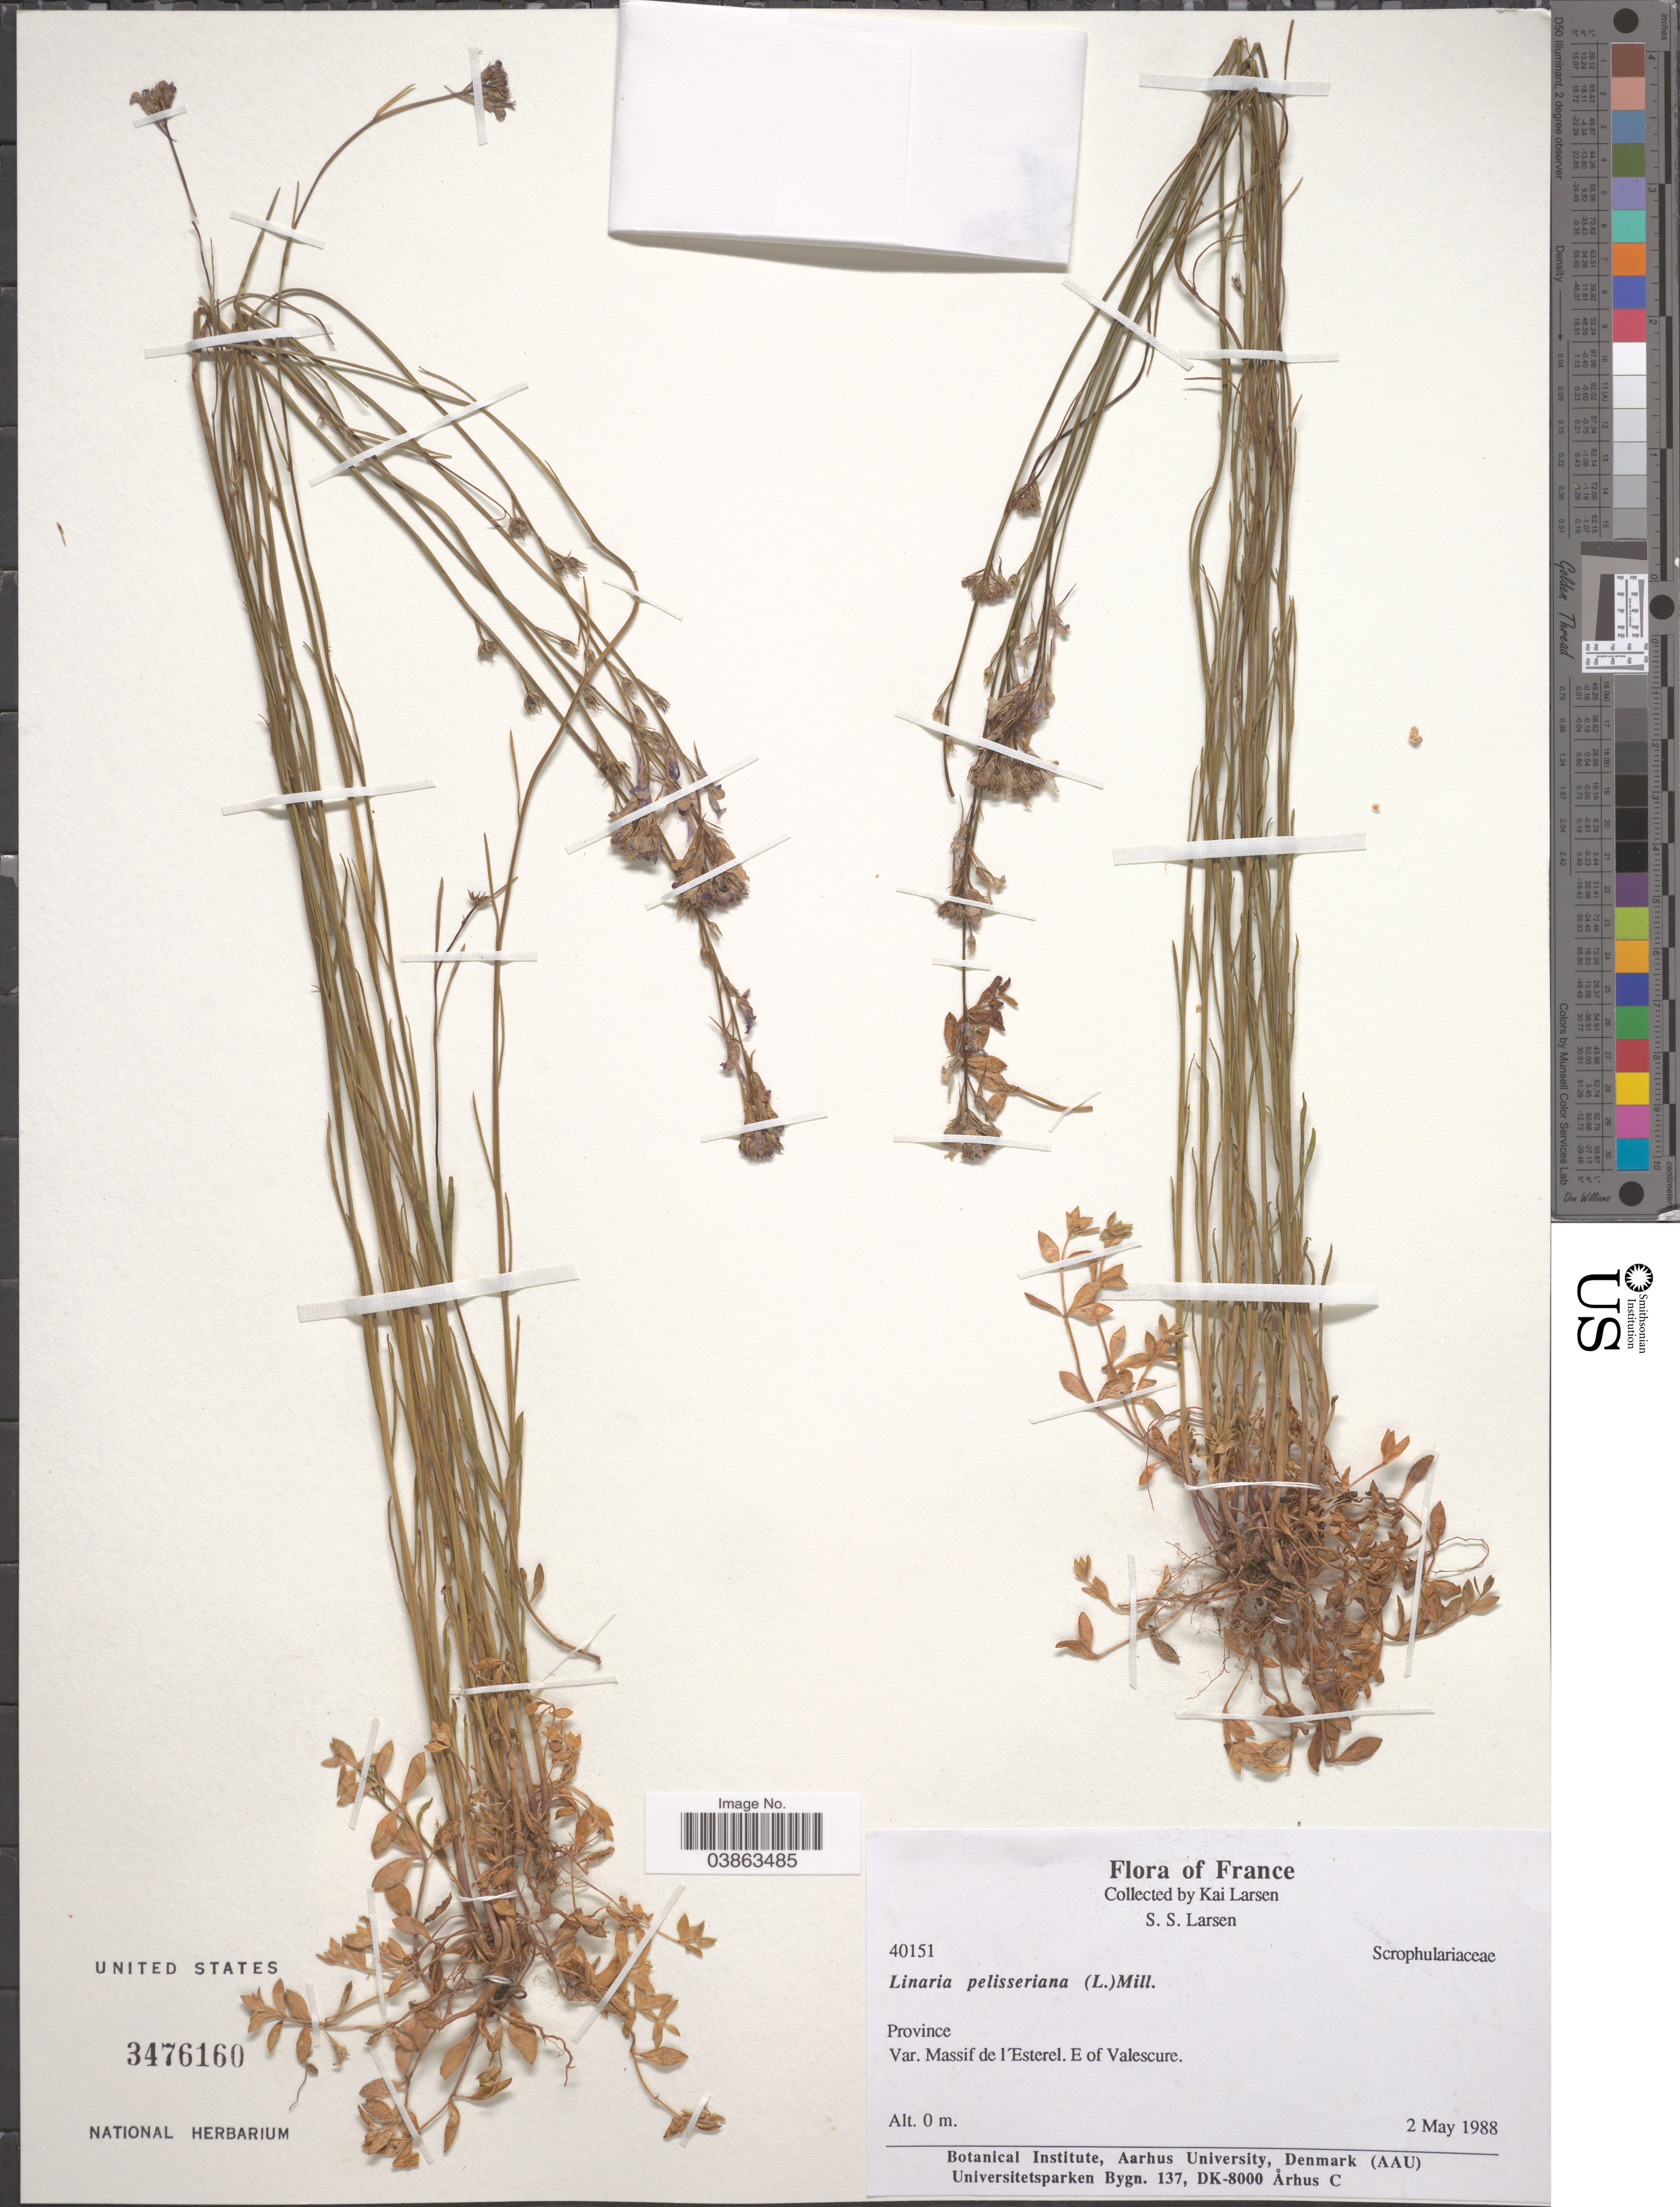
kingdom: Plantae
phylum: Tracheophyta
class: Magnoliopsida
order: Lamiales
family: Plantaginaceae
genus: Linaria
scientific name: Linaria pelisseriana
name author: (L.) Mill.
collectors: K. Larsen & S. Larsen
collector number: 40151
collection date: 1988-05-02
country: France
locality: Province Var. Massif de l'Esterel. E of Valescure.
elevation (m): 0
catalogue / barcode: US 3476160